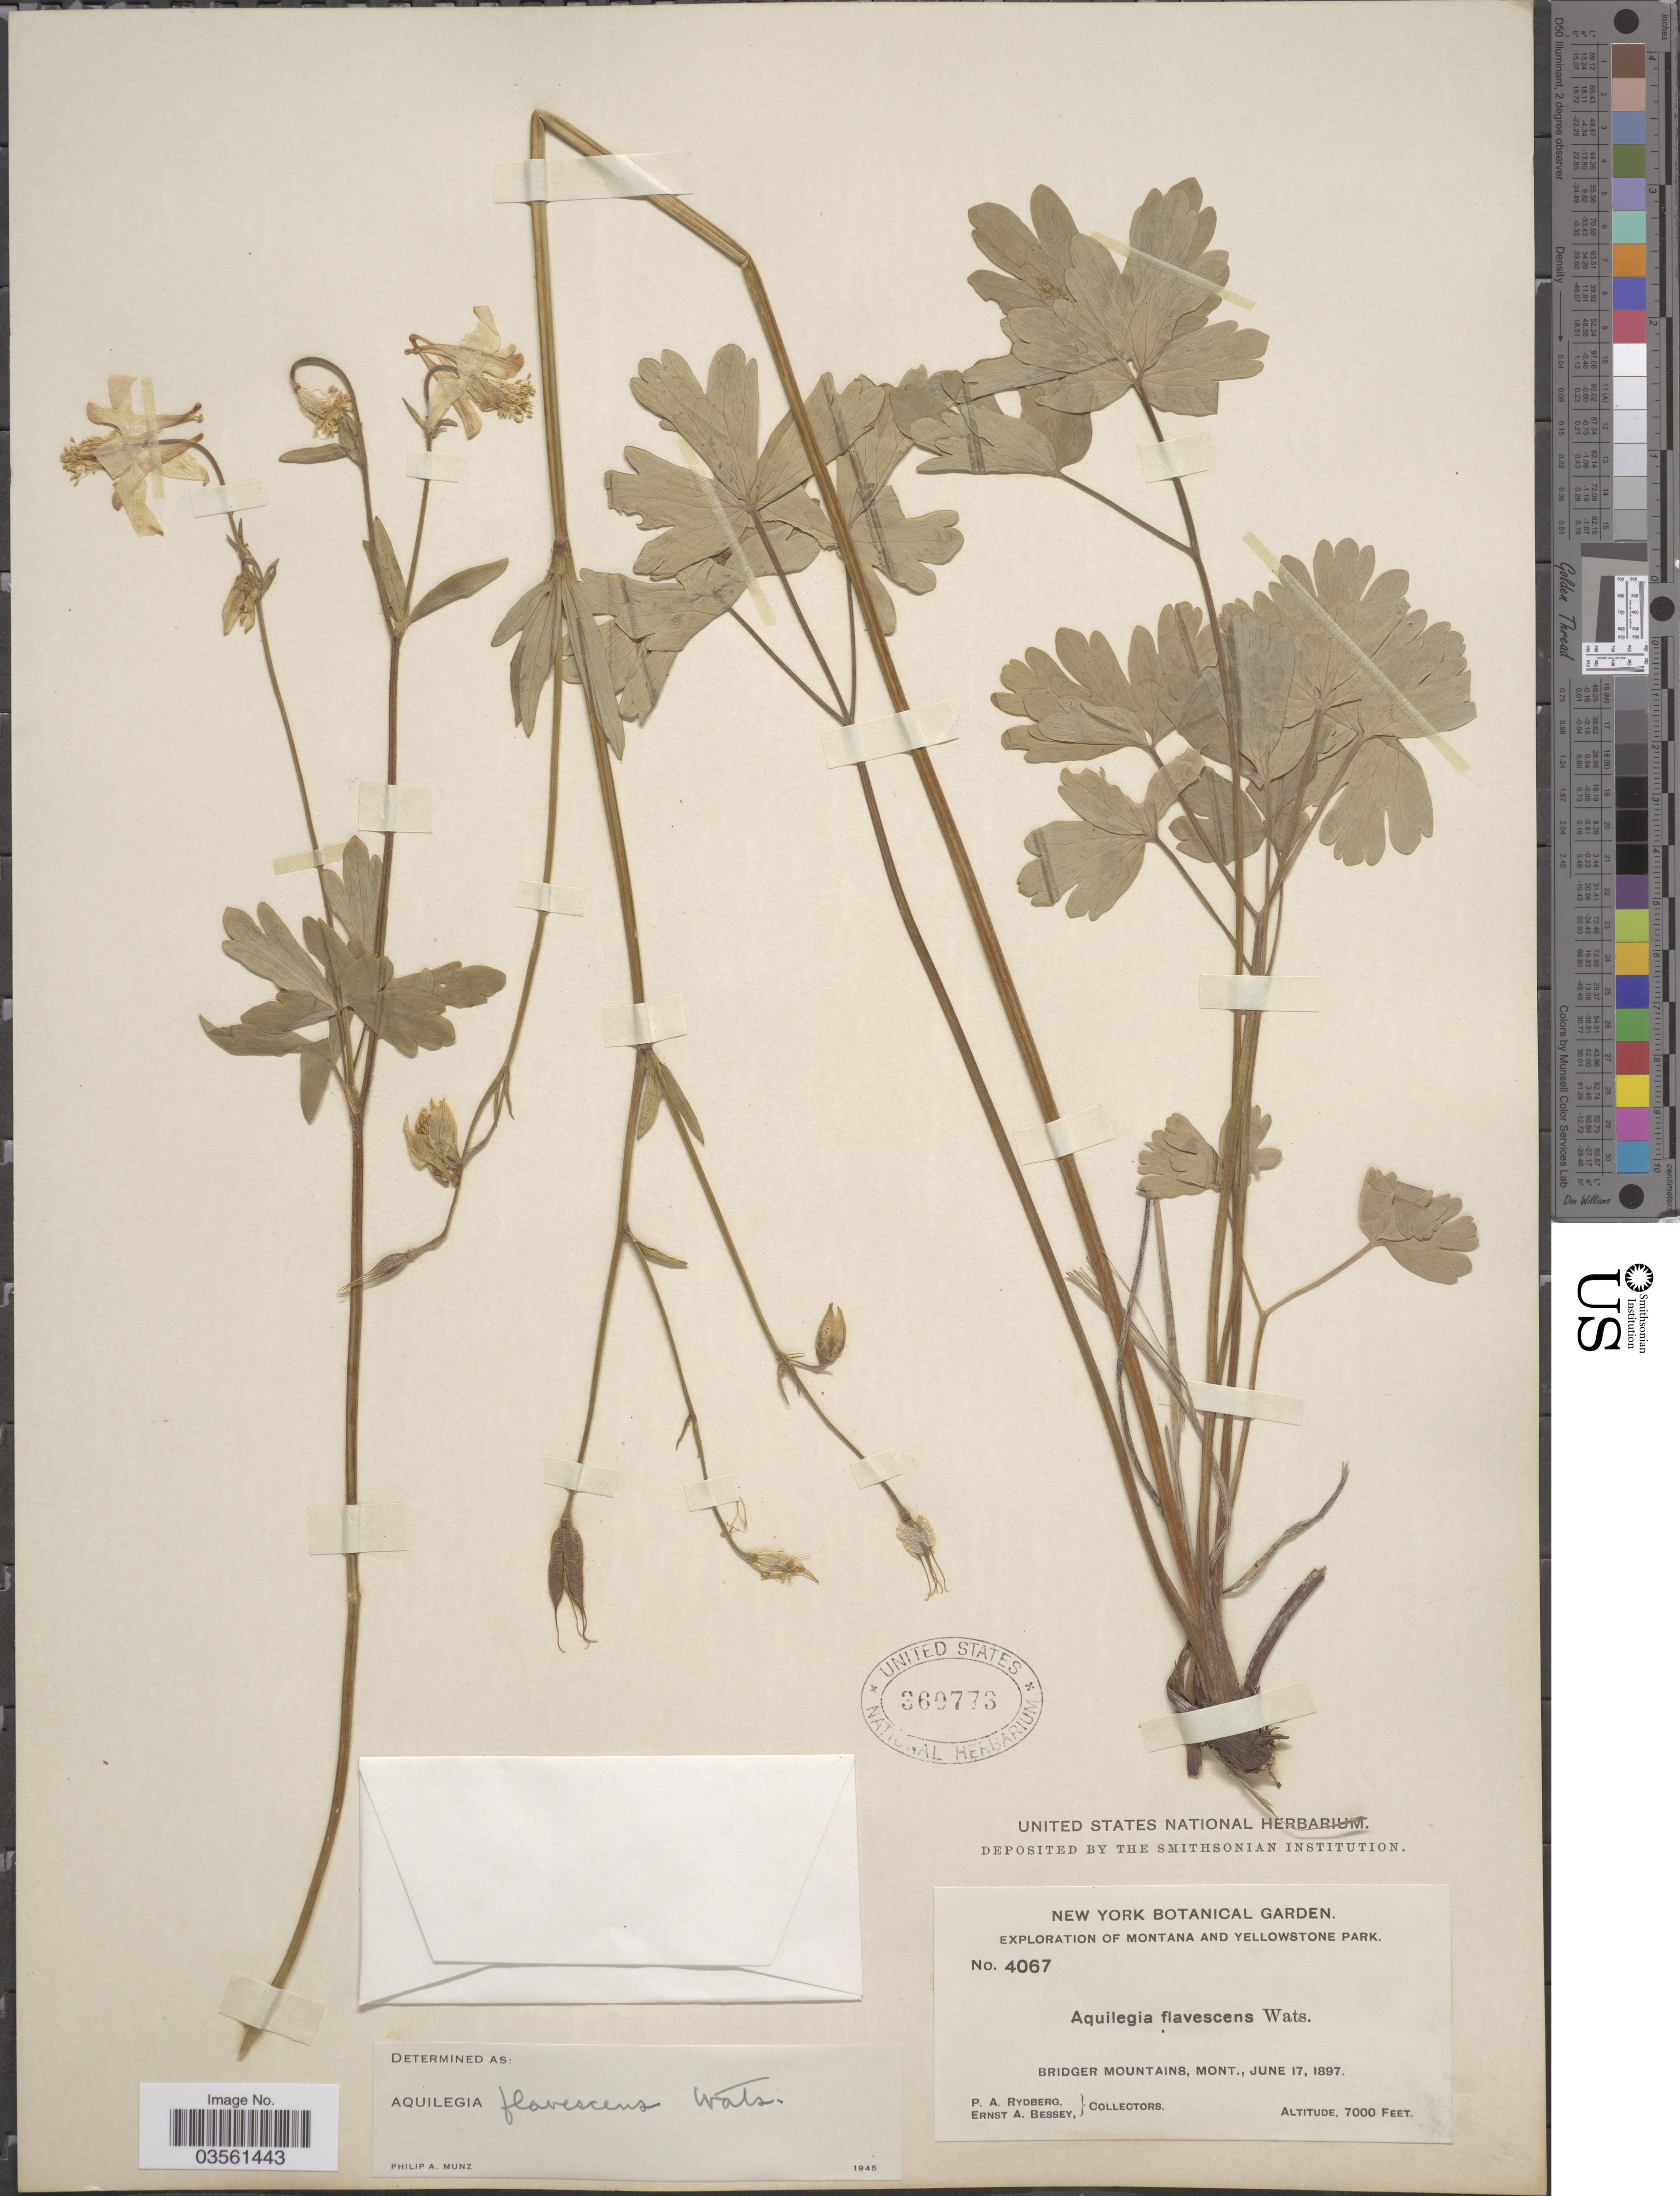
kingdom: Plantae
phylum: Tracheophyta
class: Magnoliopsida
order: Ranunculales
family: Ranunculaceae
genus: Aquilegia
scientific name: Aquilegia flavescens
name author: S. Watson in C. King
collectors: P. A. Rydberg & E. A. Bessey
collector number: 4067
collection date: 1897-06-17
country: United States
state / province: Montana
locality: Yellowstone Park. Bridger Mountains.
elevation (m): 2134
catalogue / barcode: US 360773